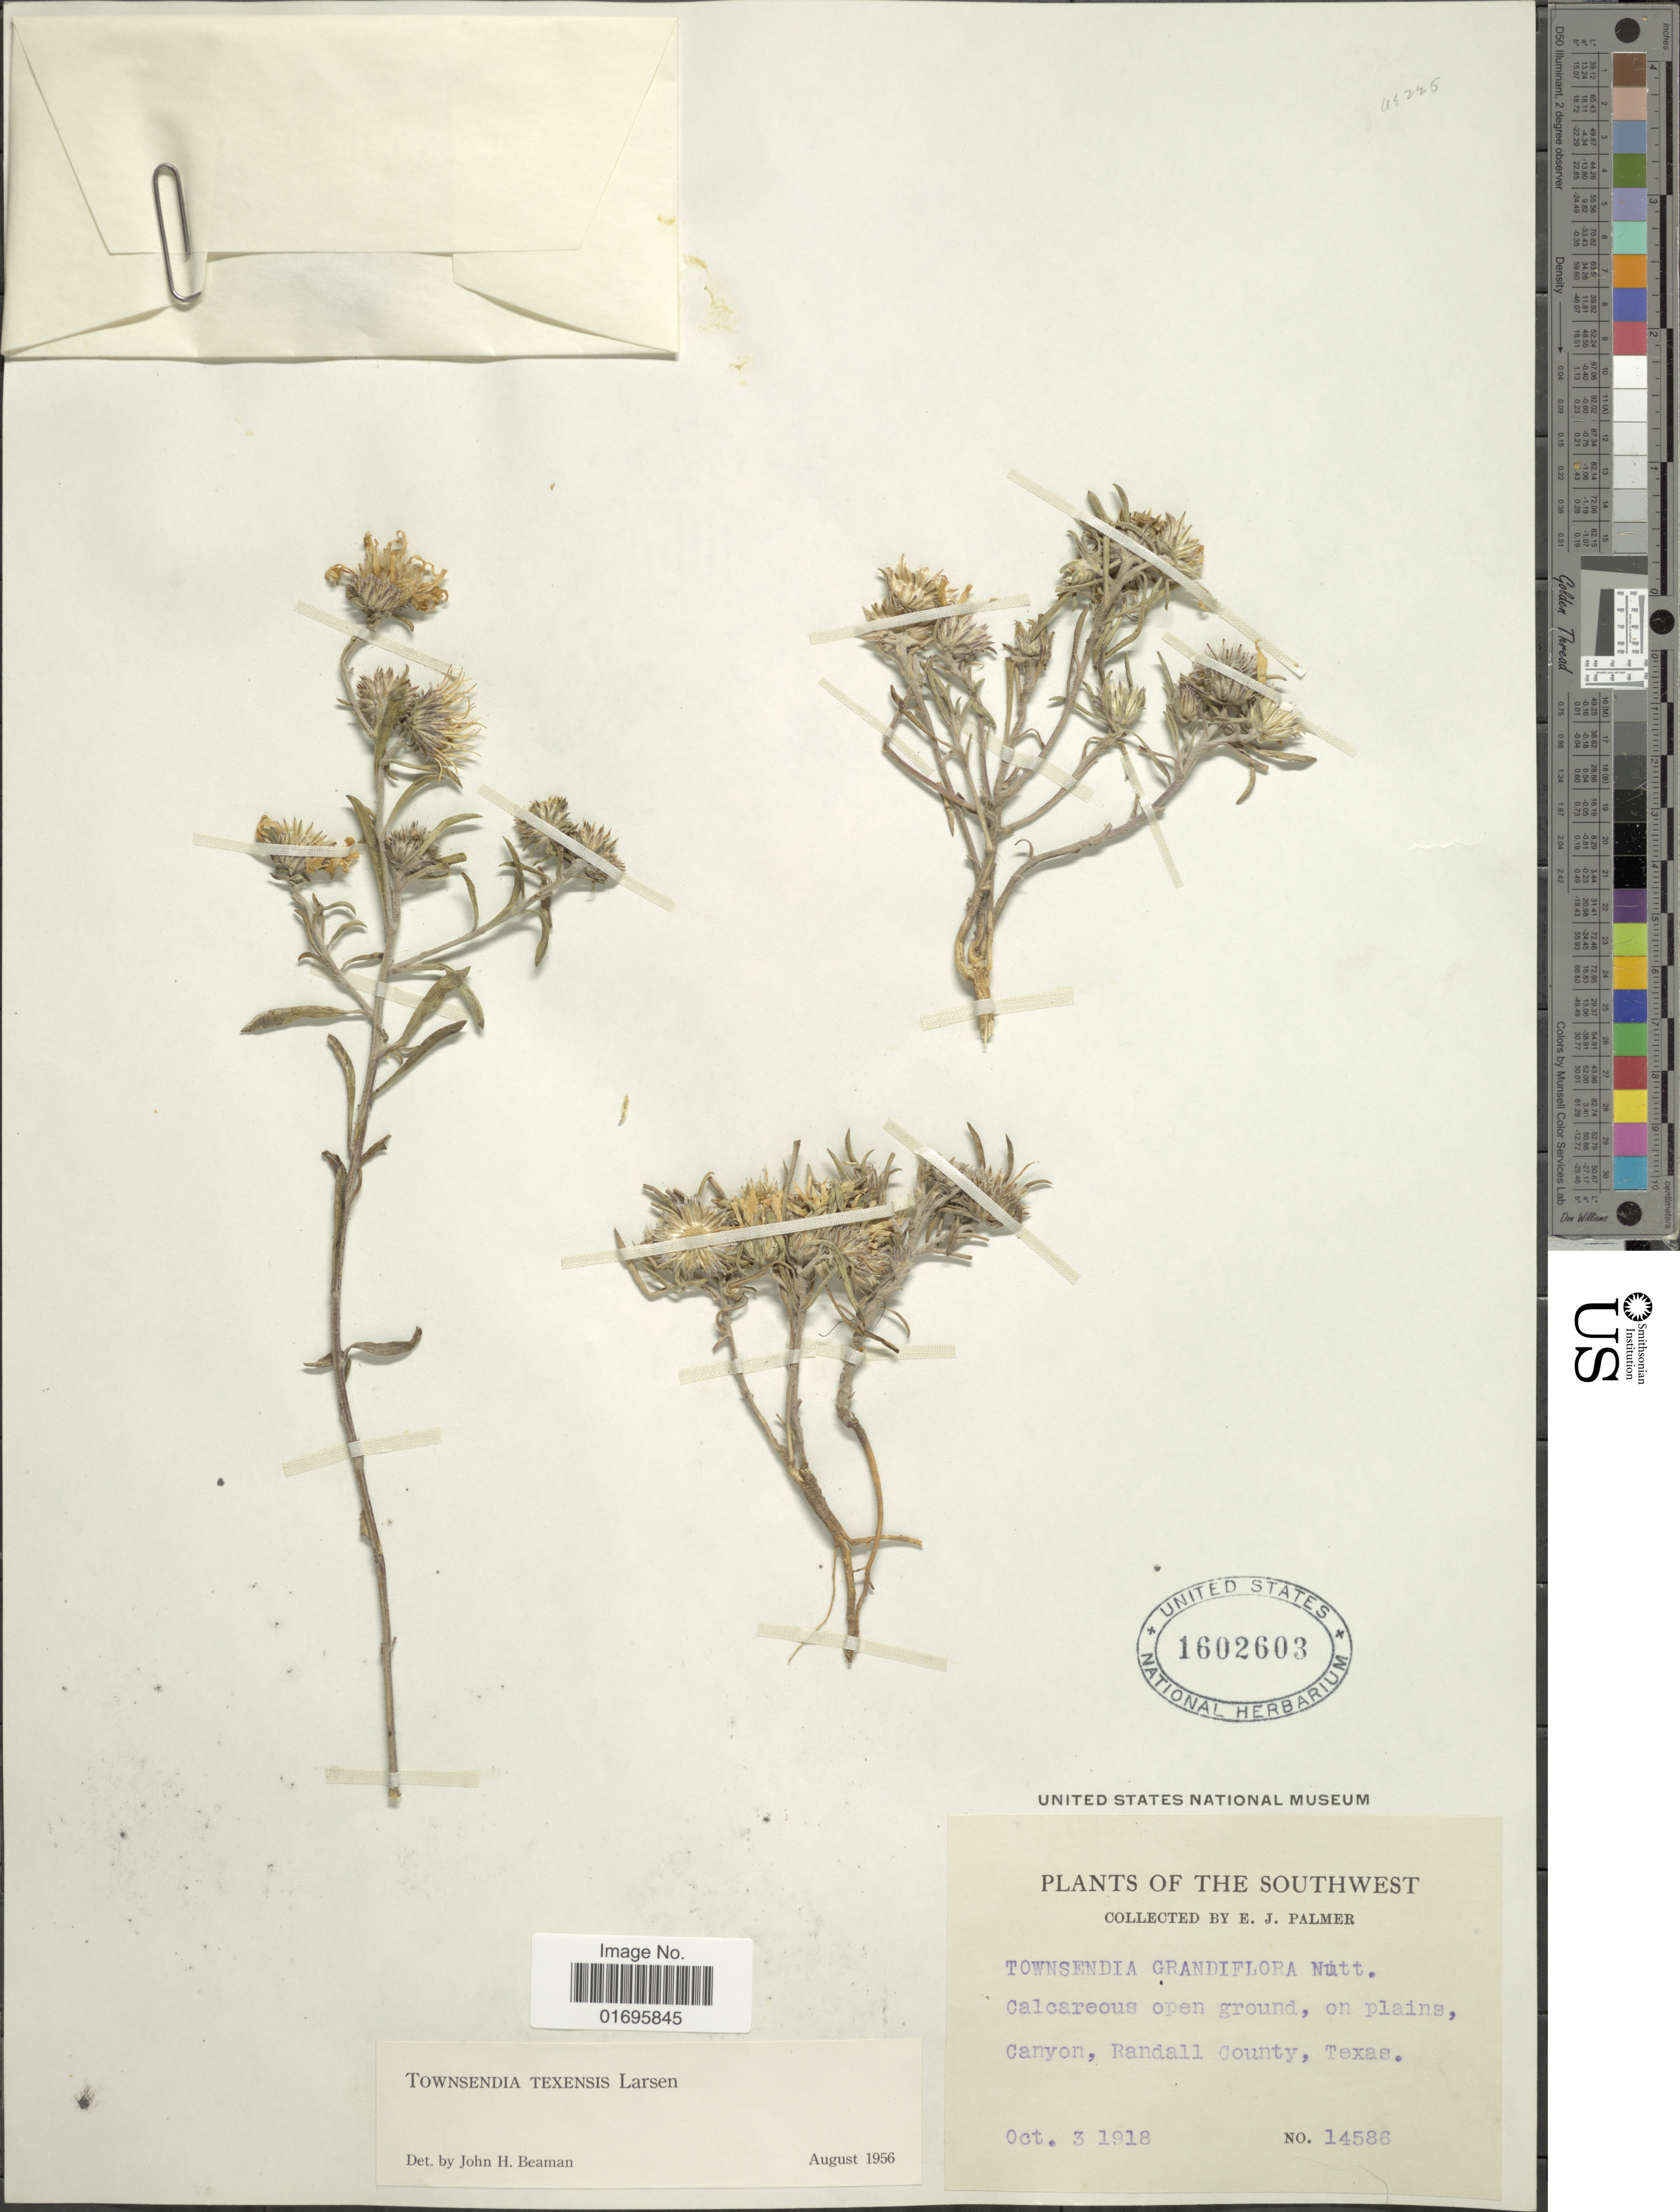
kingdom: Plantae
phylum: Tracheophyta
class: Magnoliopsida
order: Asterales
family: Asteraceae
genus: Townsendia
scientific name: Townsendia texensis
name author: Larsen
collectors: E. J. Palmer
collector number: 14586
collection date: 1918-10-03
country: United States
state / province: Texas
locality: Southwest. Calcareous open ground, on plains, Canyon, Randall County, Texas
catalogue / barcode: US 1602603